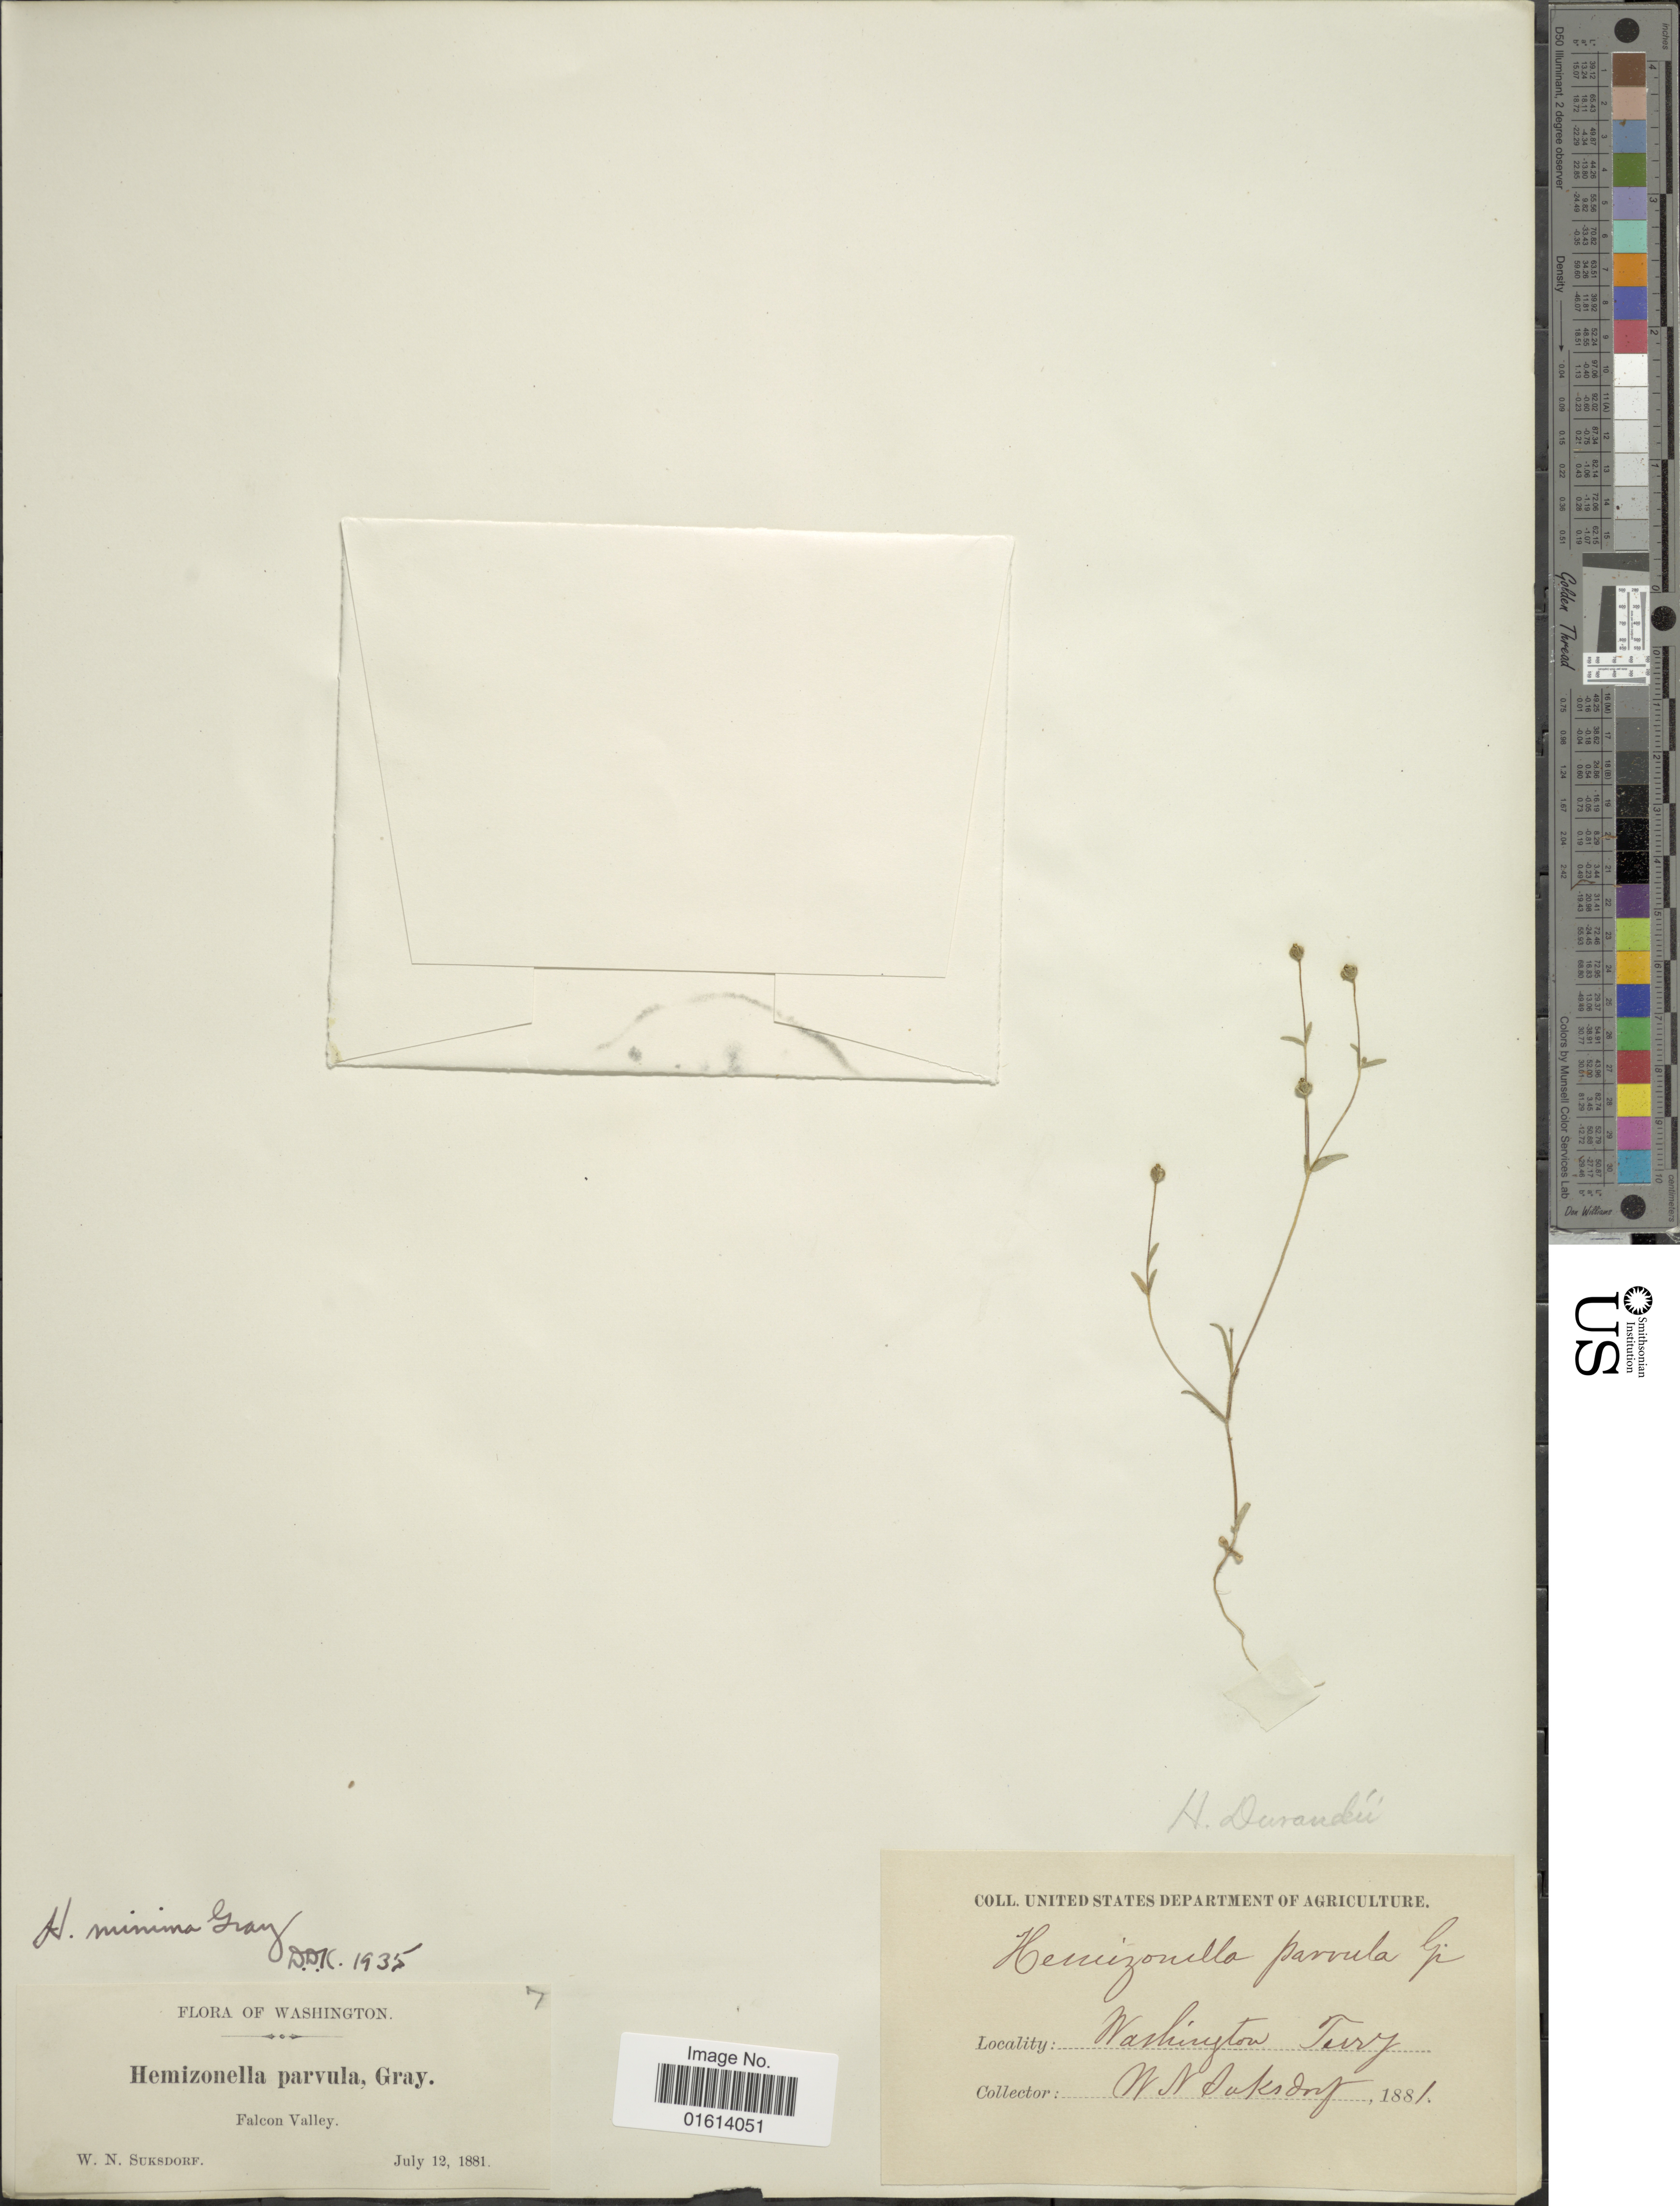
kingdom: Plantae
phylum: Tracheophyta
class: Magnoliopsida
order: Asterales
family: Asteraceae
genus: Hemizonella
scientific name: Hemizonella minima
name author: (A. Gray) A. Gray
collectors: W. N. Suksdorf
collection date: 1881-07-12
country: United States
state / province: Washington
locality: Falcon Valley